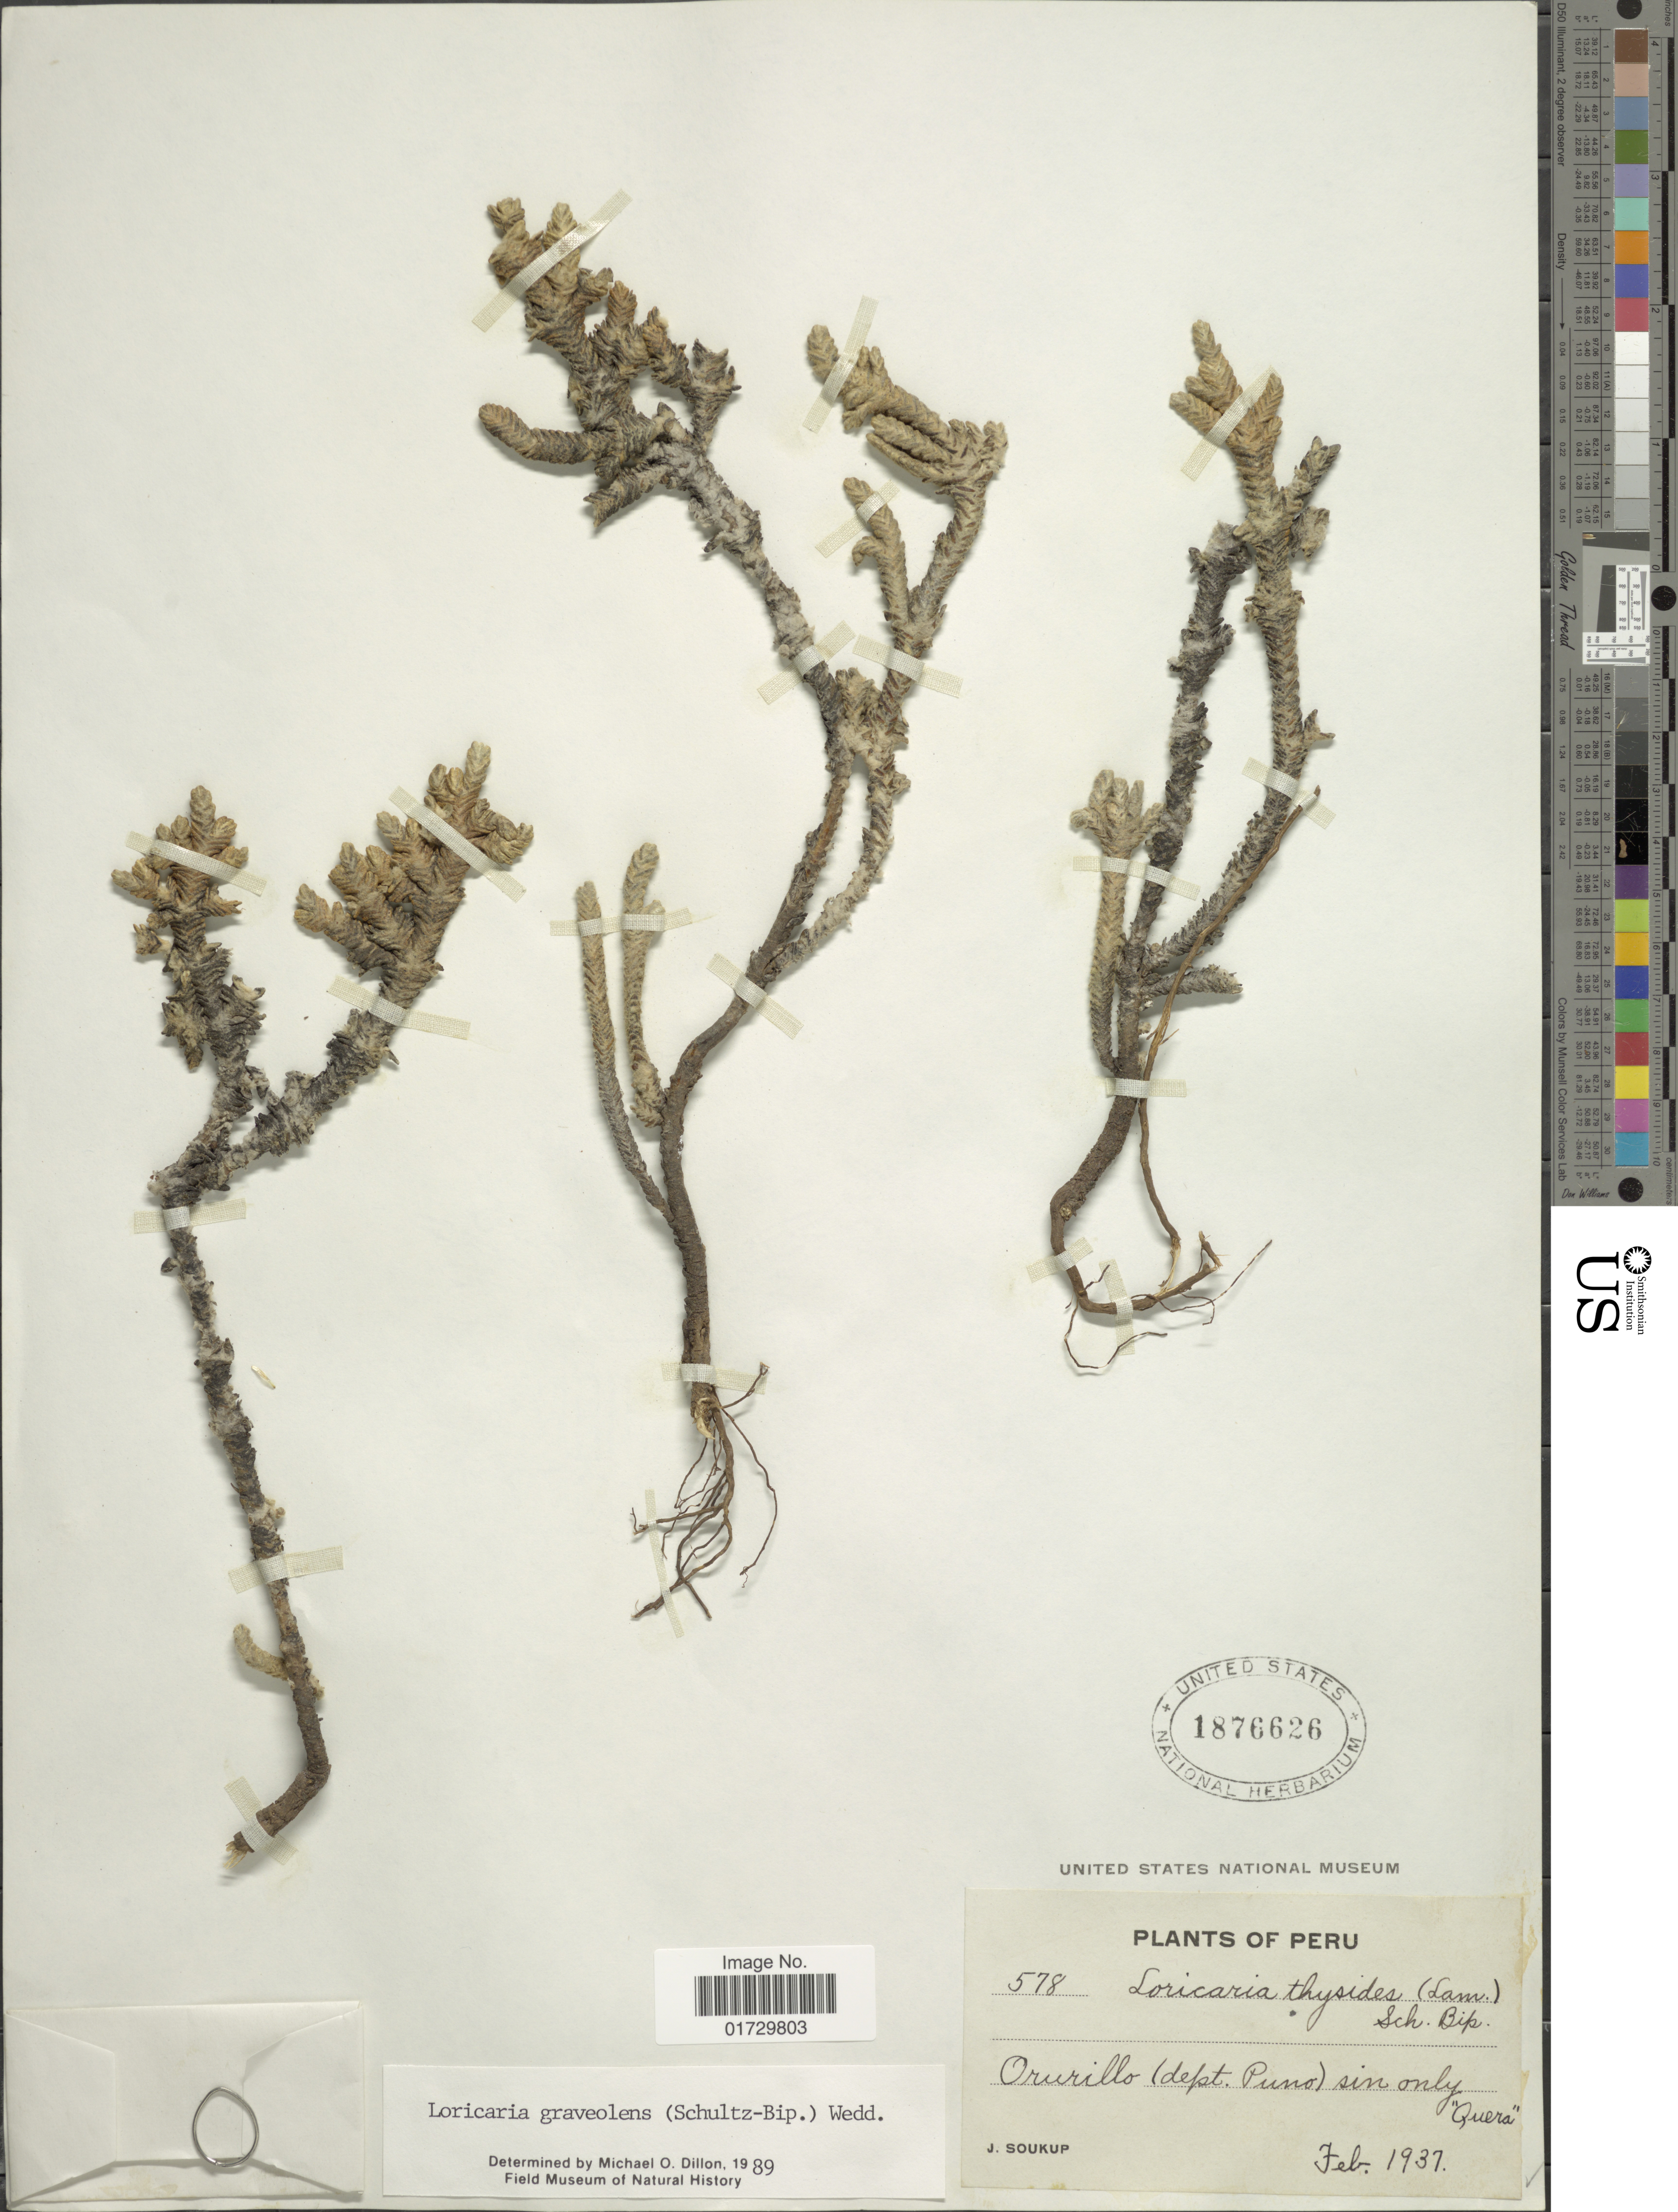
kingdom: Plantae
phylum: Tracheophyta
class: Magnoliopsida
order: Asterales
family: Asteraceae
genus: Loricaria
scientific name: Loricaria graveolens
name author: (Sch. Bip.) Wedd.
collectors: J. Soukup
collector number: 578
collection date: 1937-02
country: Peru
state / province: Puno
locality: Orurillo sin oly "Quera"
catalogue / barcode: US 1876626